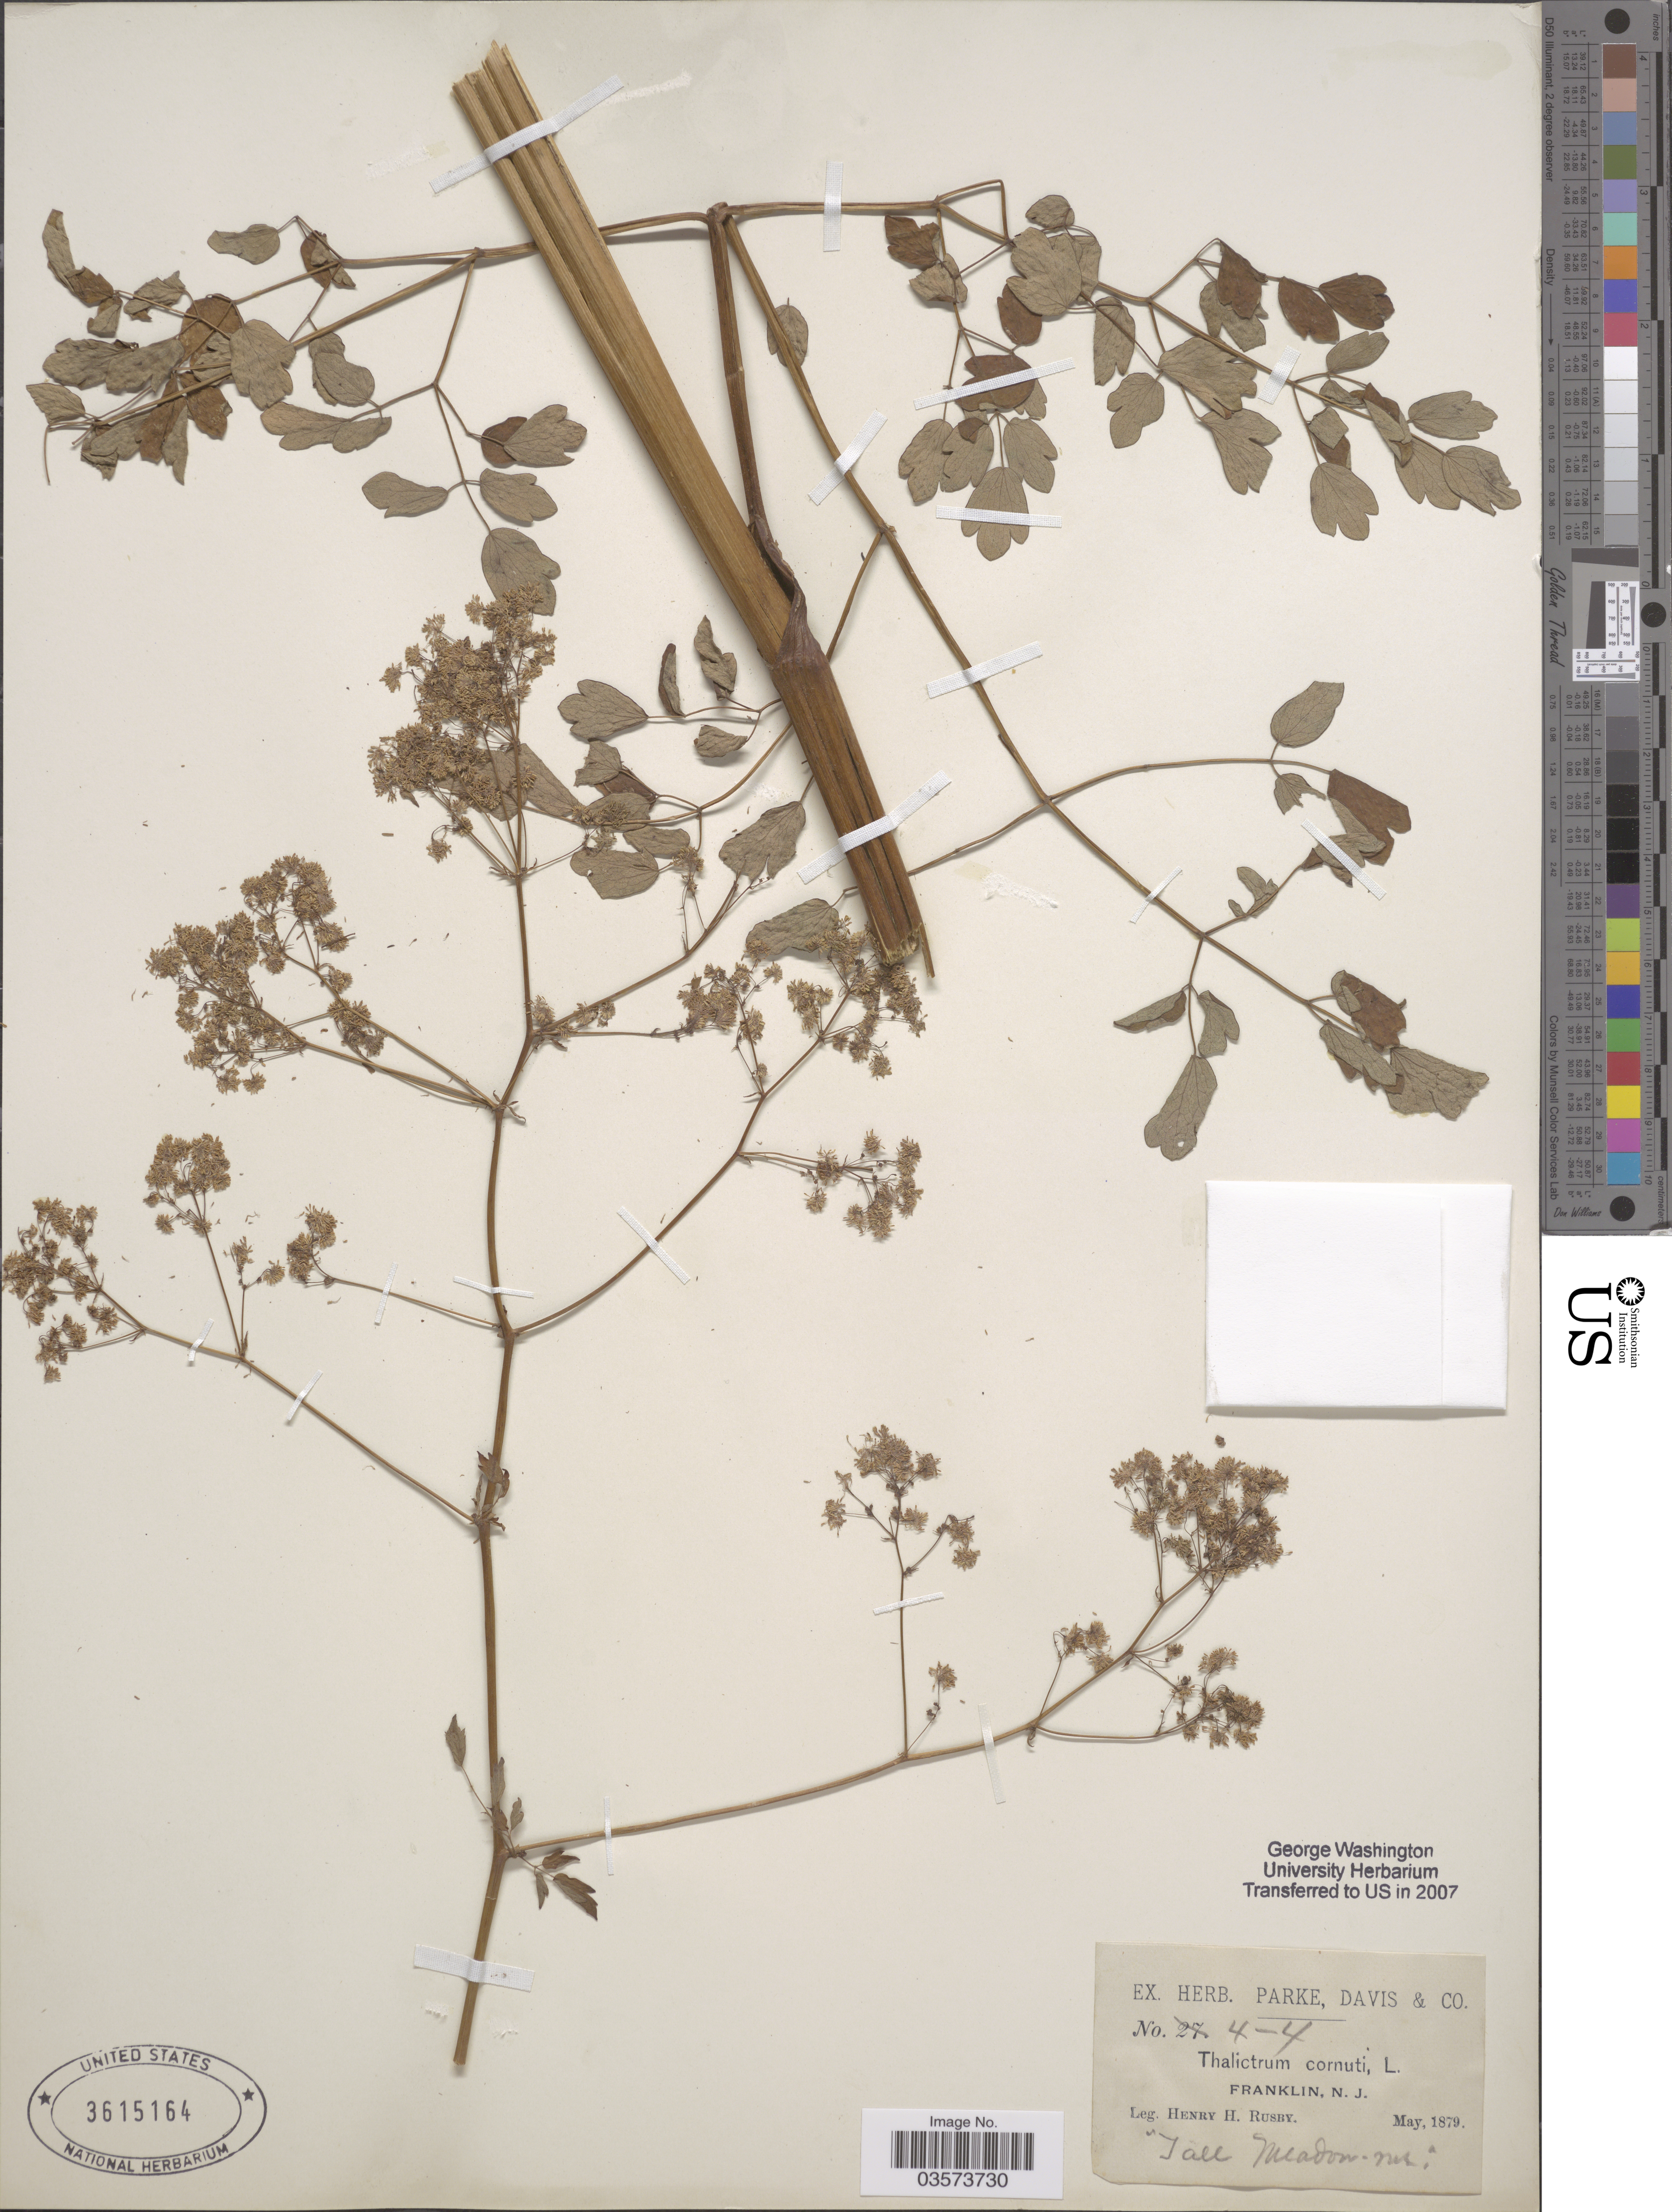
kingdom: Plantae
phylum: Tracheophyta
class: Magnoliopsida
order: Ranunculales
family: Ranunculaceae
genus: Thalictrum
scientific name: Thalictrum cornuti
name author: L.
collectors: H. H. Rusby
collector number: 4-4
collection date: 1879-05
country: United States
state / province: New Jersey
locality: Franklin, N. J. Tall Meadow Mt.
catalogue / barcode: US 3615164